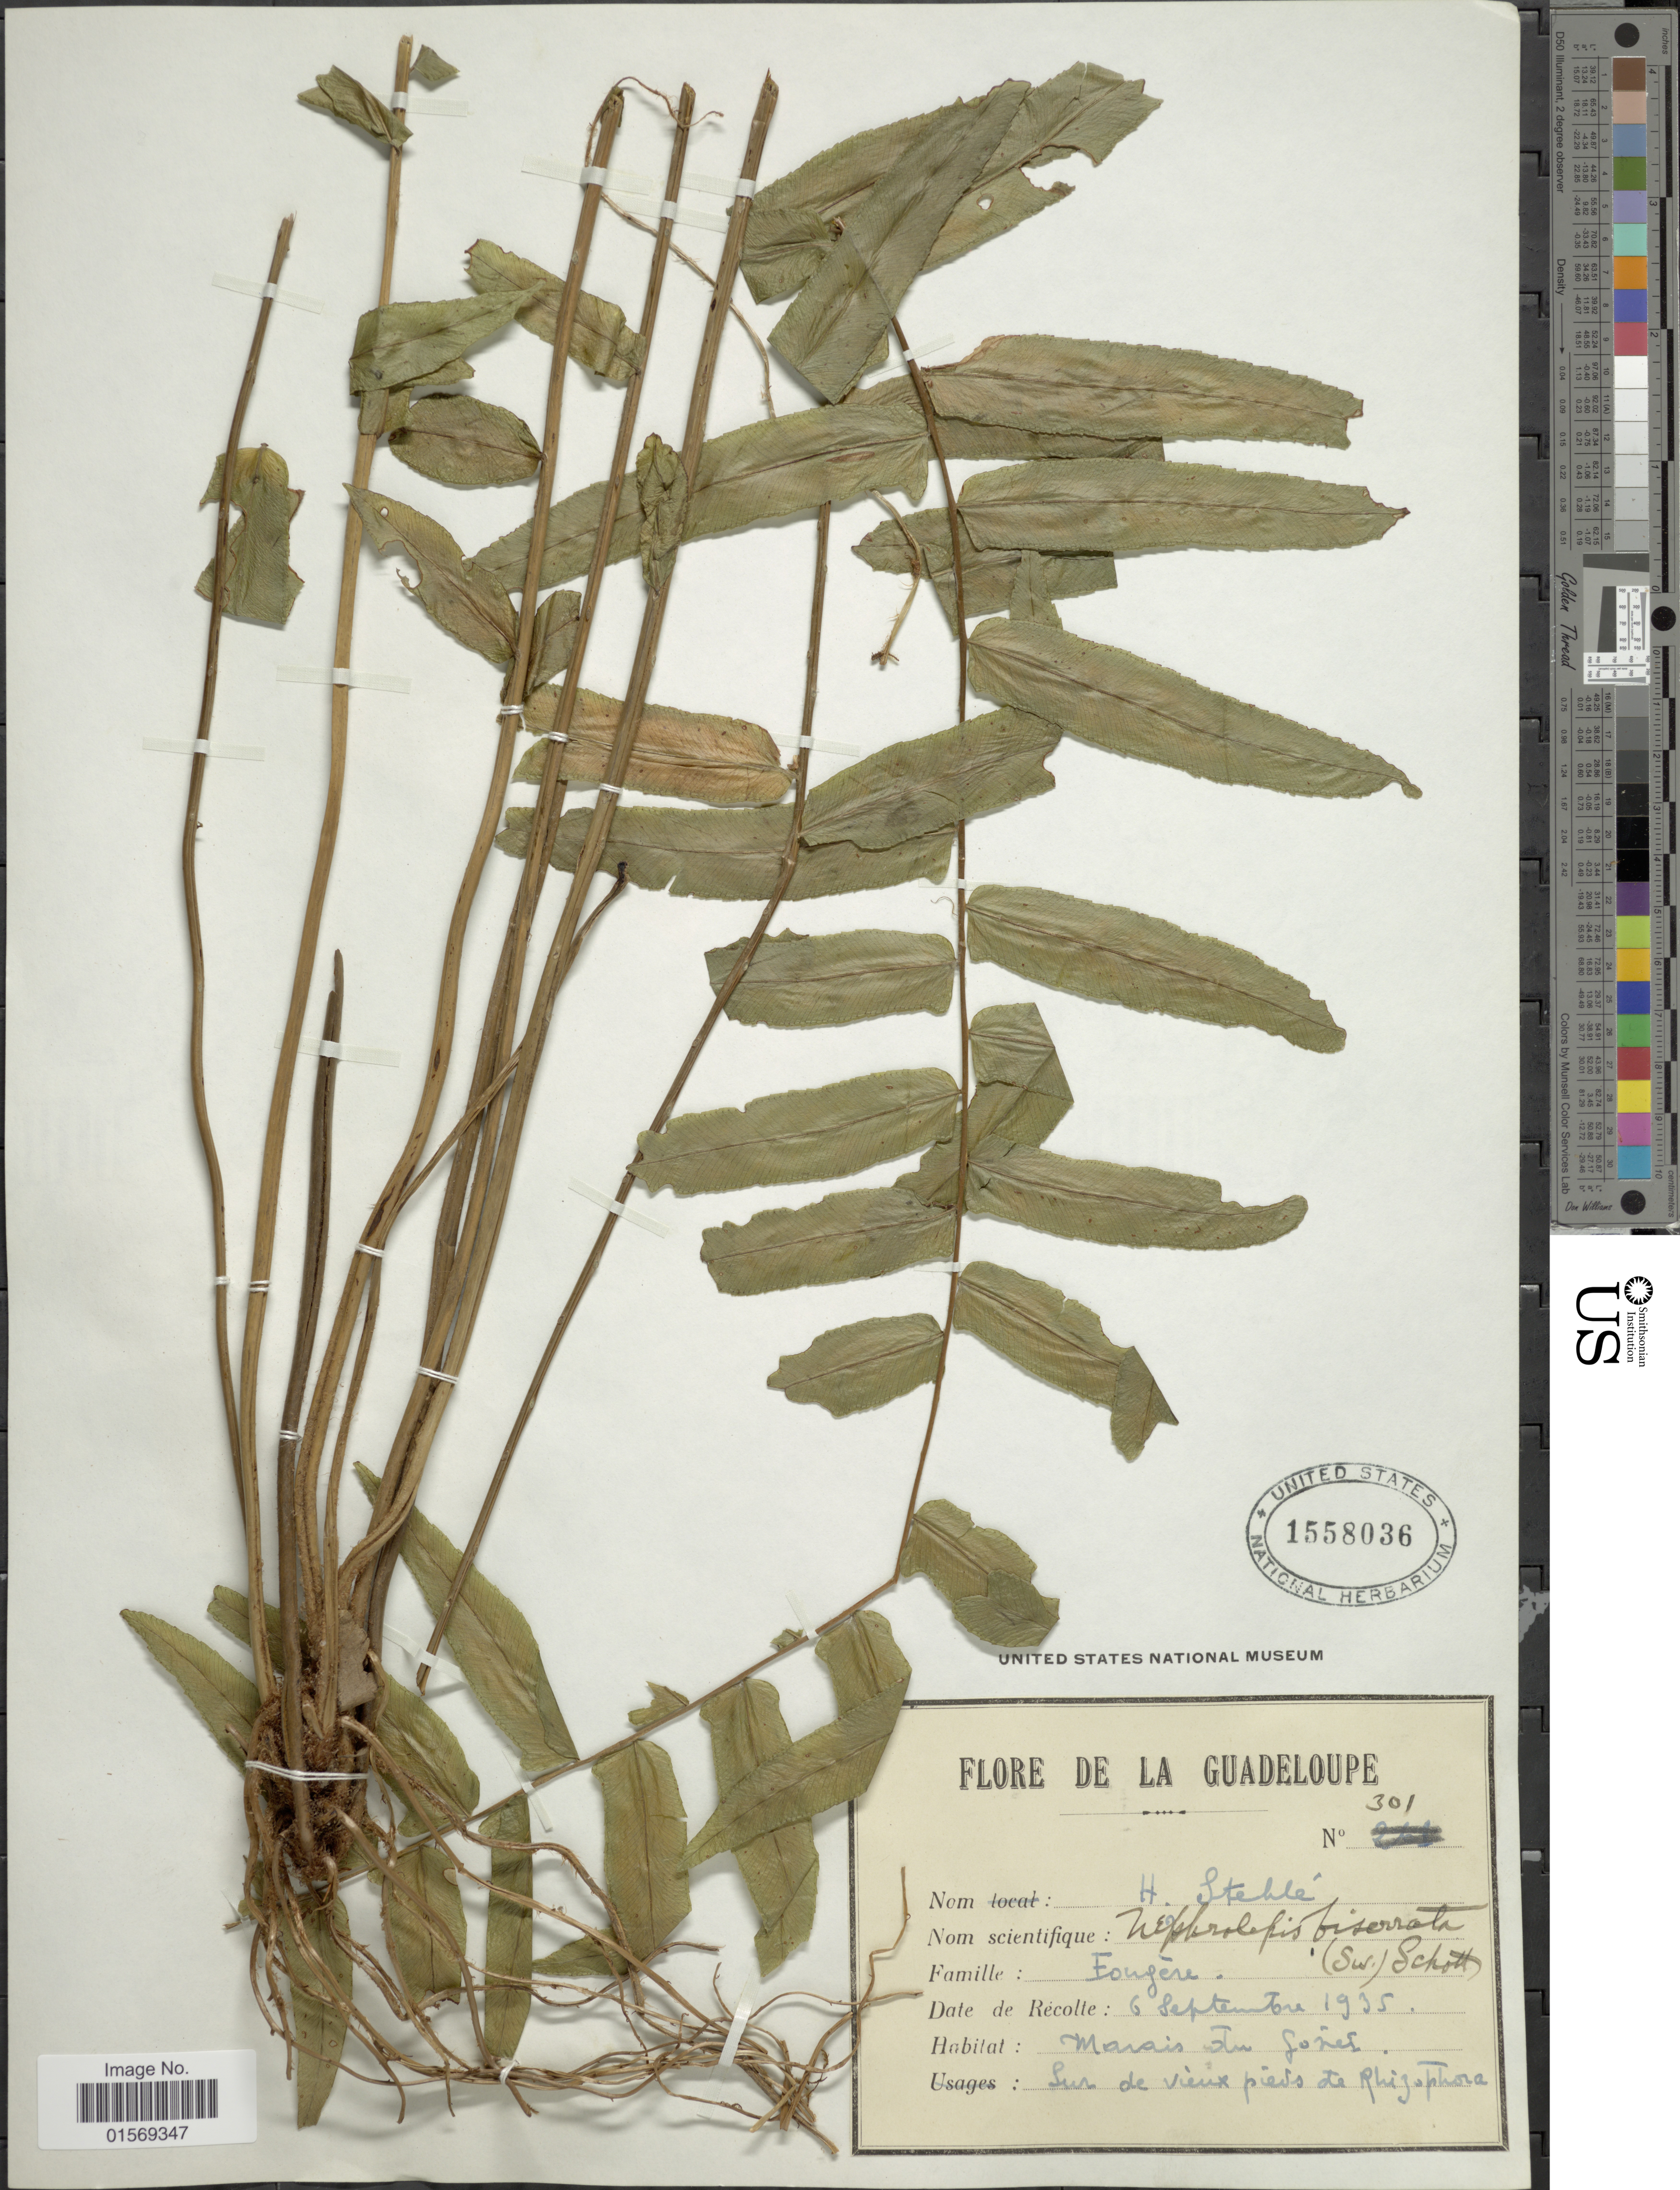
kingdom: Plantae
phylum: Tracheophyta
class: Polypodiopsida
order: Polypodiales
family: Nephrolepidaceae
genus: Nephrolepis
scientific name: Nephrolepis biserrata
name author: (Sw.) Schott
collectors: H. Stehlé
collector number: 301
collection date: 1935-09-06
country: Guadeloupe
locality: Marais du forêt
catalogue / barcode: US 1558036